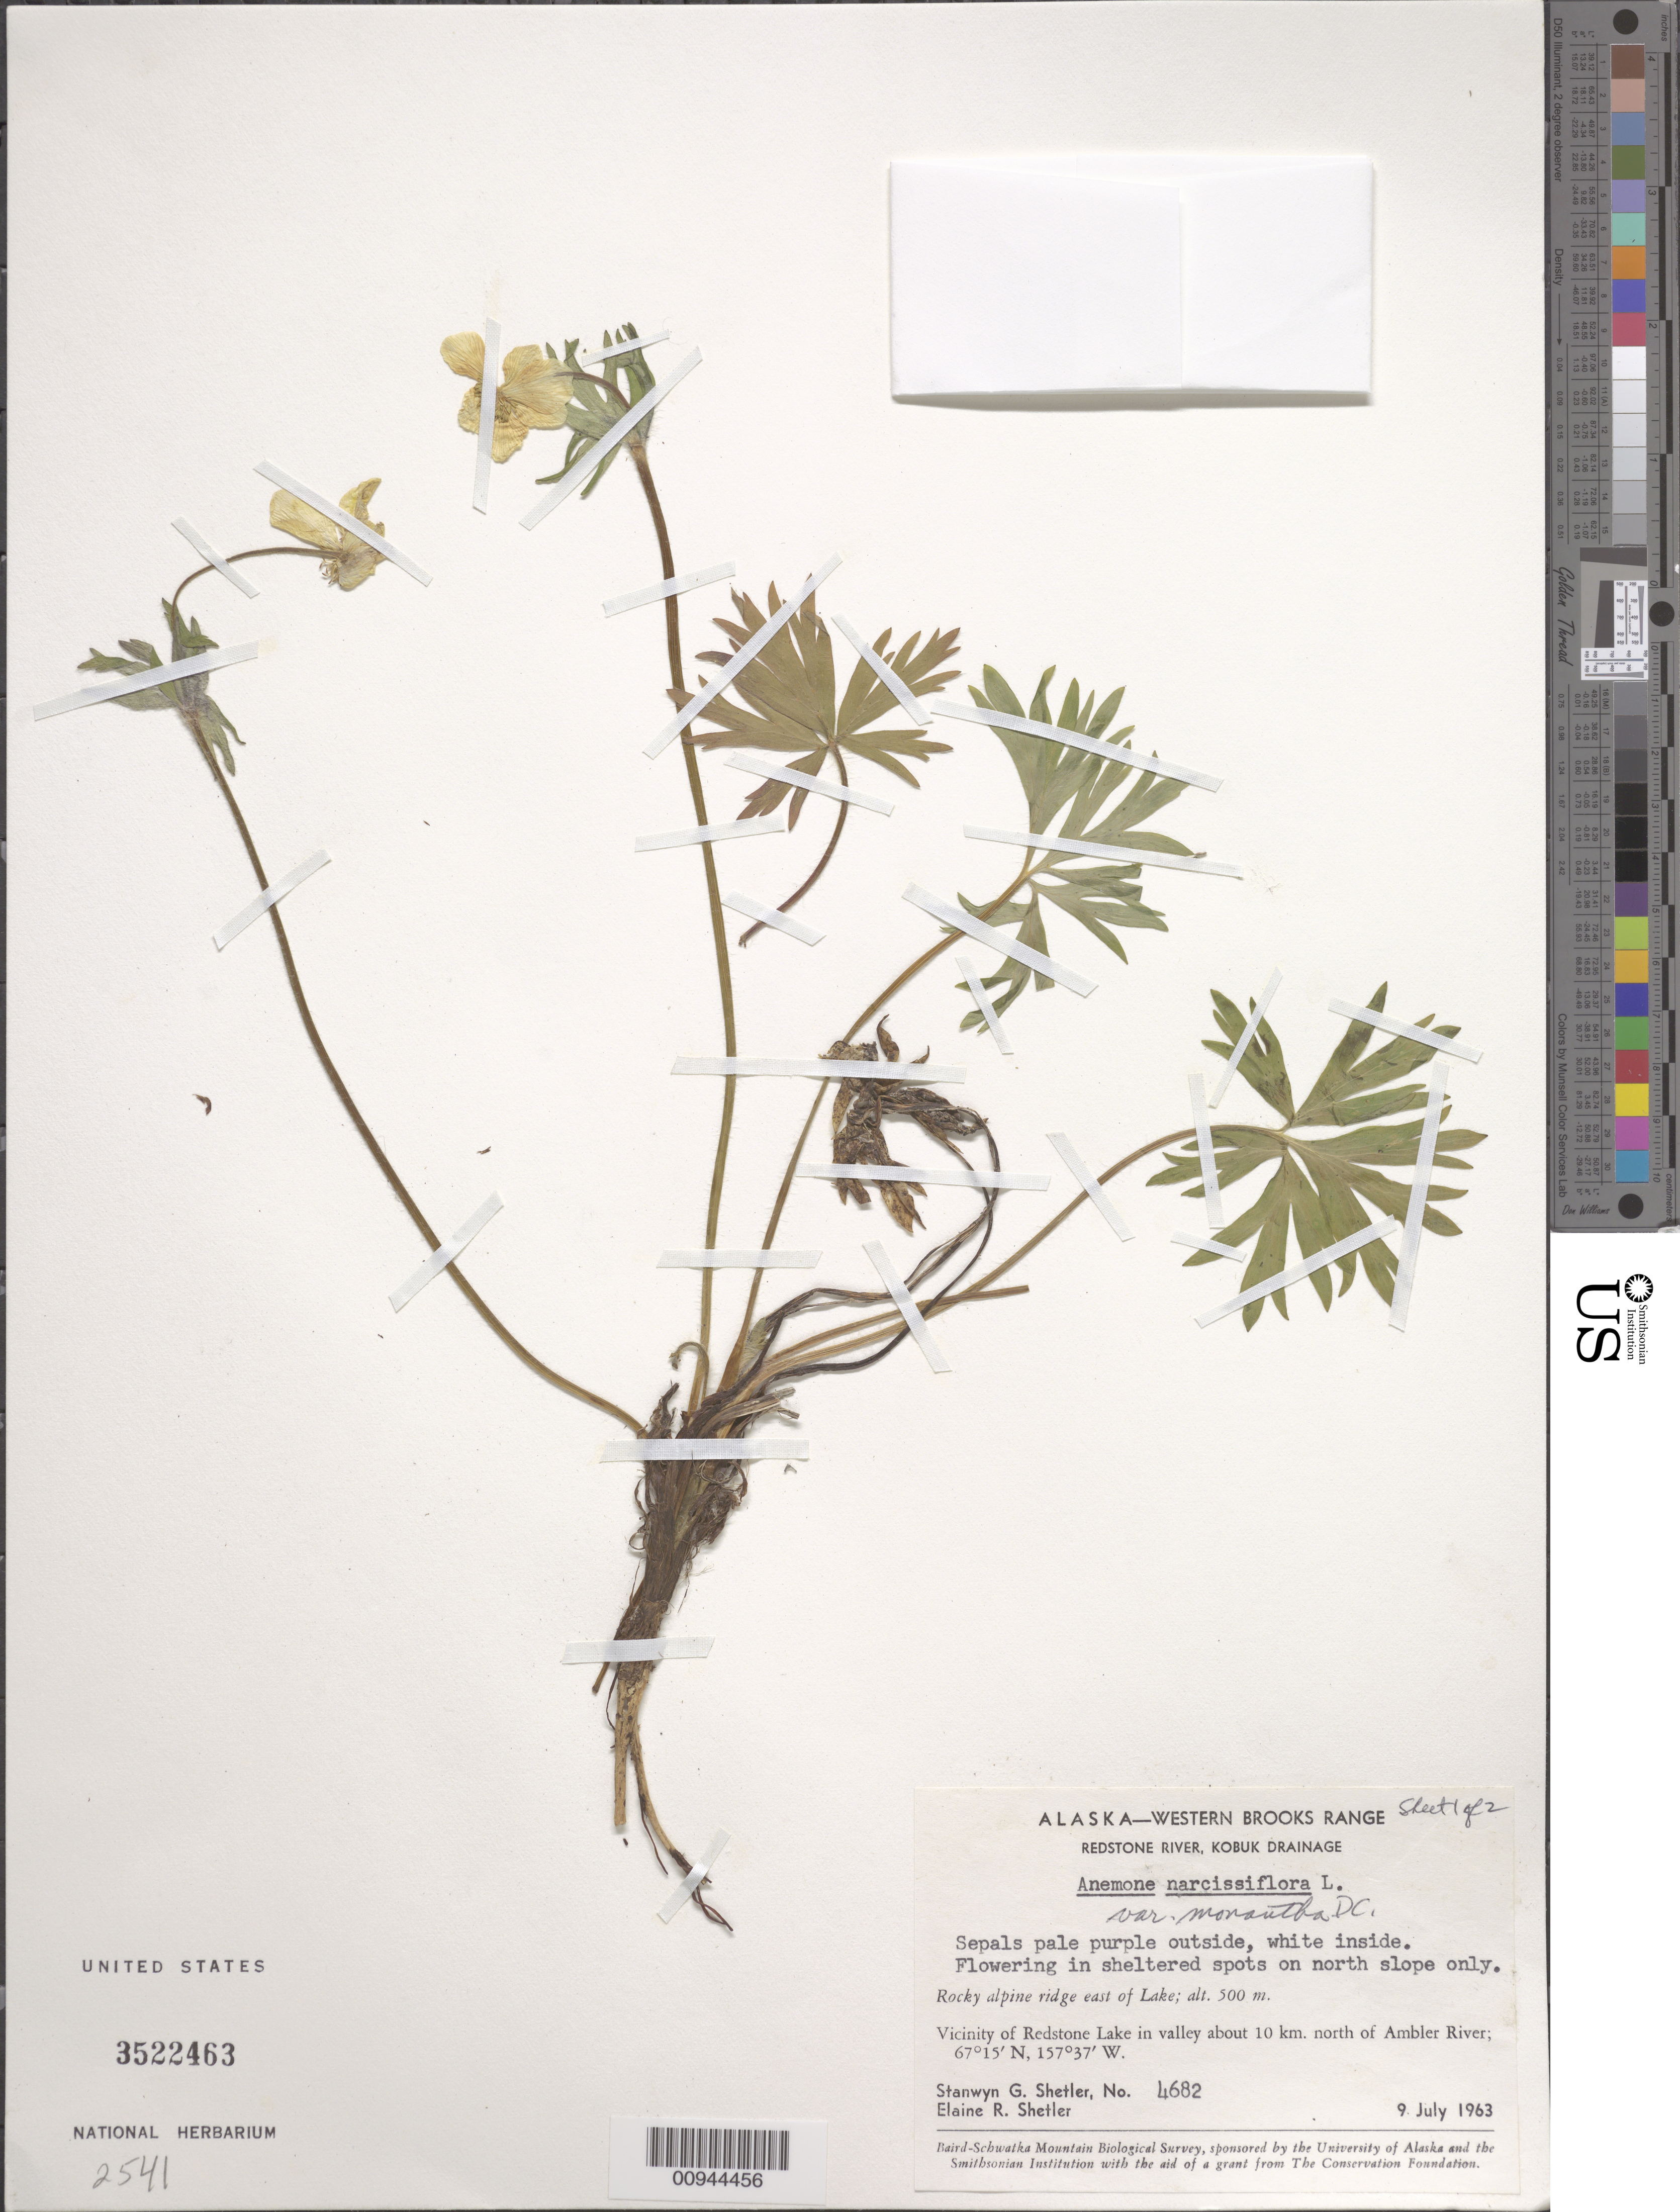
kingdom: Plantae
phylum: Tracheophyta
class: Magnoliopsida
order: Ranunculales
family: Ranunculaceae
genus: Anemone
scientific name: Anemone narcissiflora var. monantha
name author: DC.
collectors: S. Shetler & E. R. Shetler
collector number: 4682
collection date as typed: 09 Jul 1963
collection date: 1963-07-09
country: United States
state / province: Alaska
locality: South of Noatak River about midway between mouths of Kugururok and Nimiuktuk Rivers. Western Brooks Range, Middle Noatak Valley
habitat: Tundra. Flowering in sheltered spots on north slope only. Rocky alpine ridge east of Lake.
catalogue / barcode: US 3522463